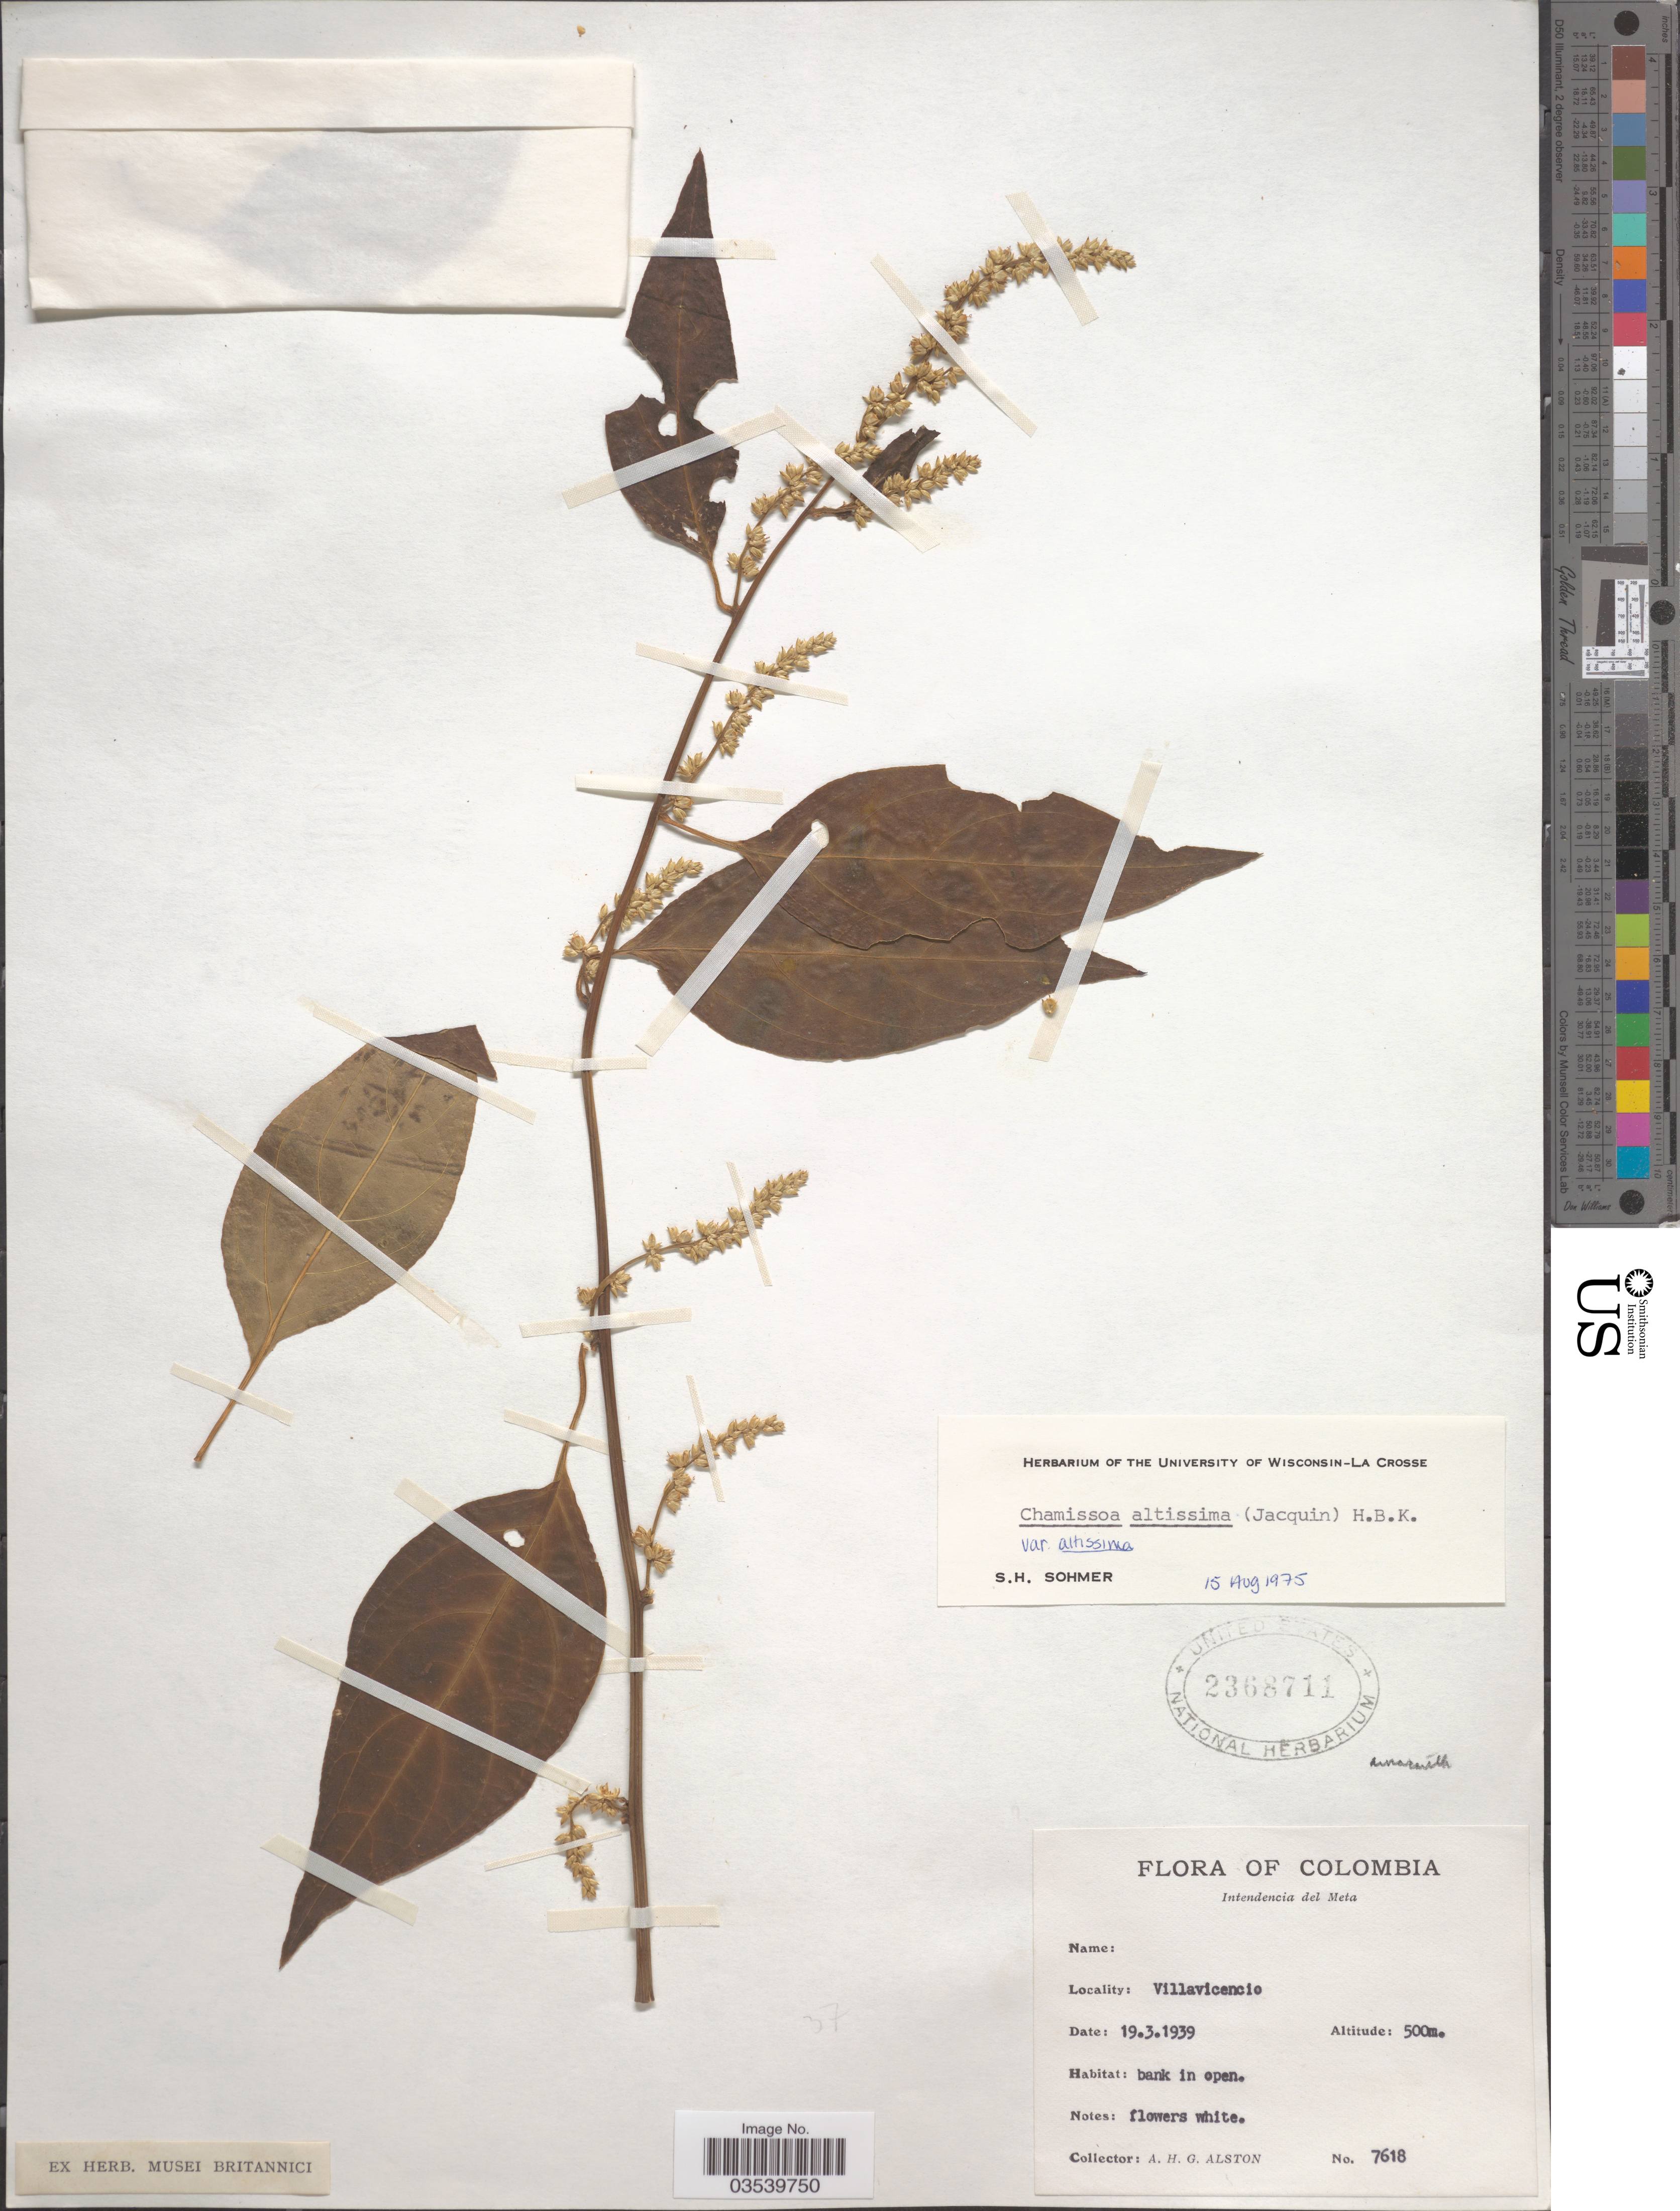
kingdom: Plantae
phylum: Tracheophyta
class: Magnoliopsida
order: Caryophyllales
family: Amaranthaceae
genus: Chamissoa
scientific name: Chamissoa altissima var. altissima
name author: (Jacq.) Kunth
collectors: A. H. Alston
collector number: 7618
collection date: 1939-03-19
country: Colombia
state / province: Meta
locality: Intendencia del Meta. Villavicencio.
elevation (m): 500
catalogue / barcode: US 2368711